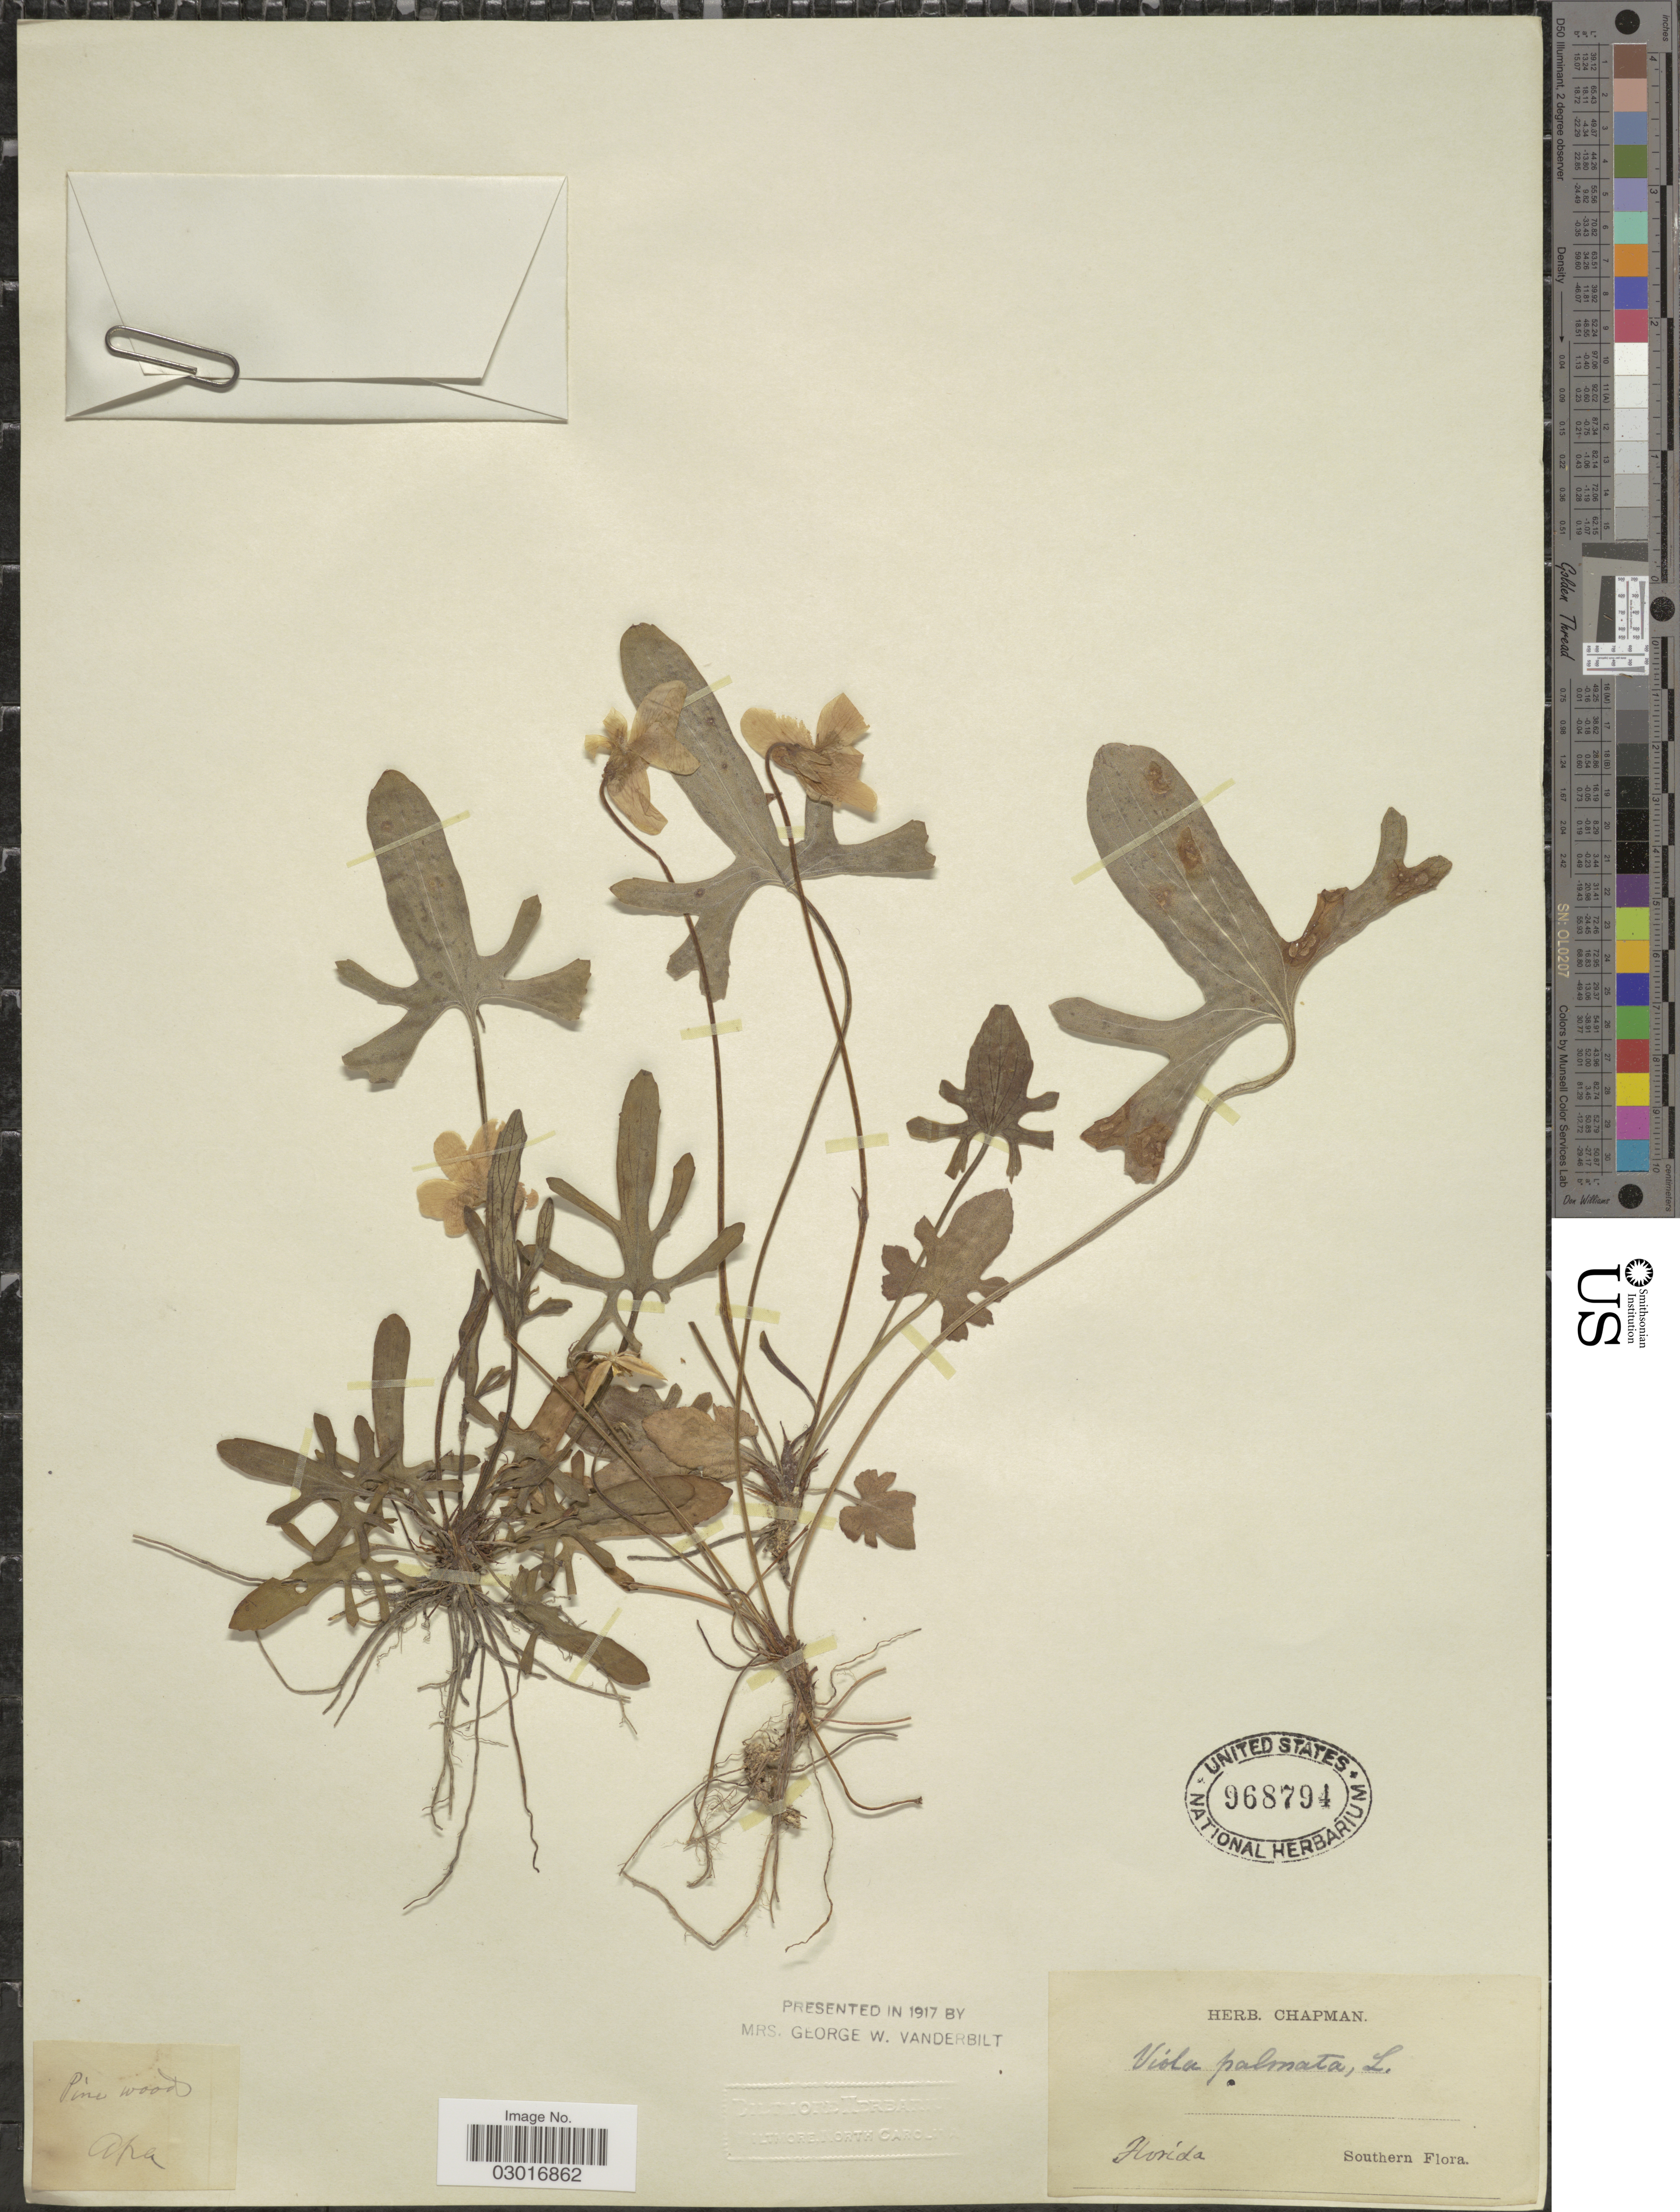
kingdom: Plantae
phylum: Tracheophyta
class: Magnoliopsida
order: Malpighiales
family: Violaceae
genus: Viola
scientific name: Viola septemloba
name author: LeConte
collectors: ex herb. Chapman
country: United States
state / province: Florida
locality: Southern. Pine woods Apa.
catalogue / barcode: US 968794